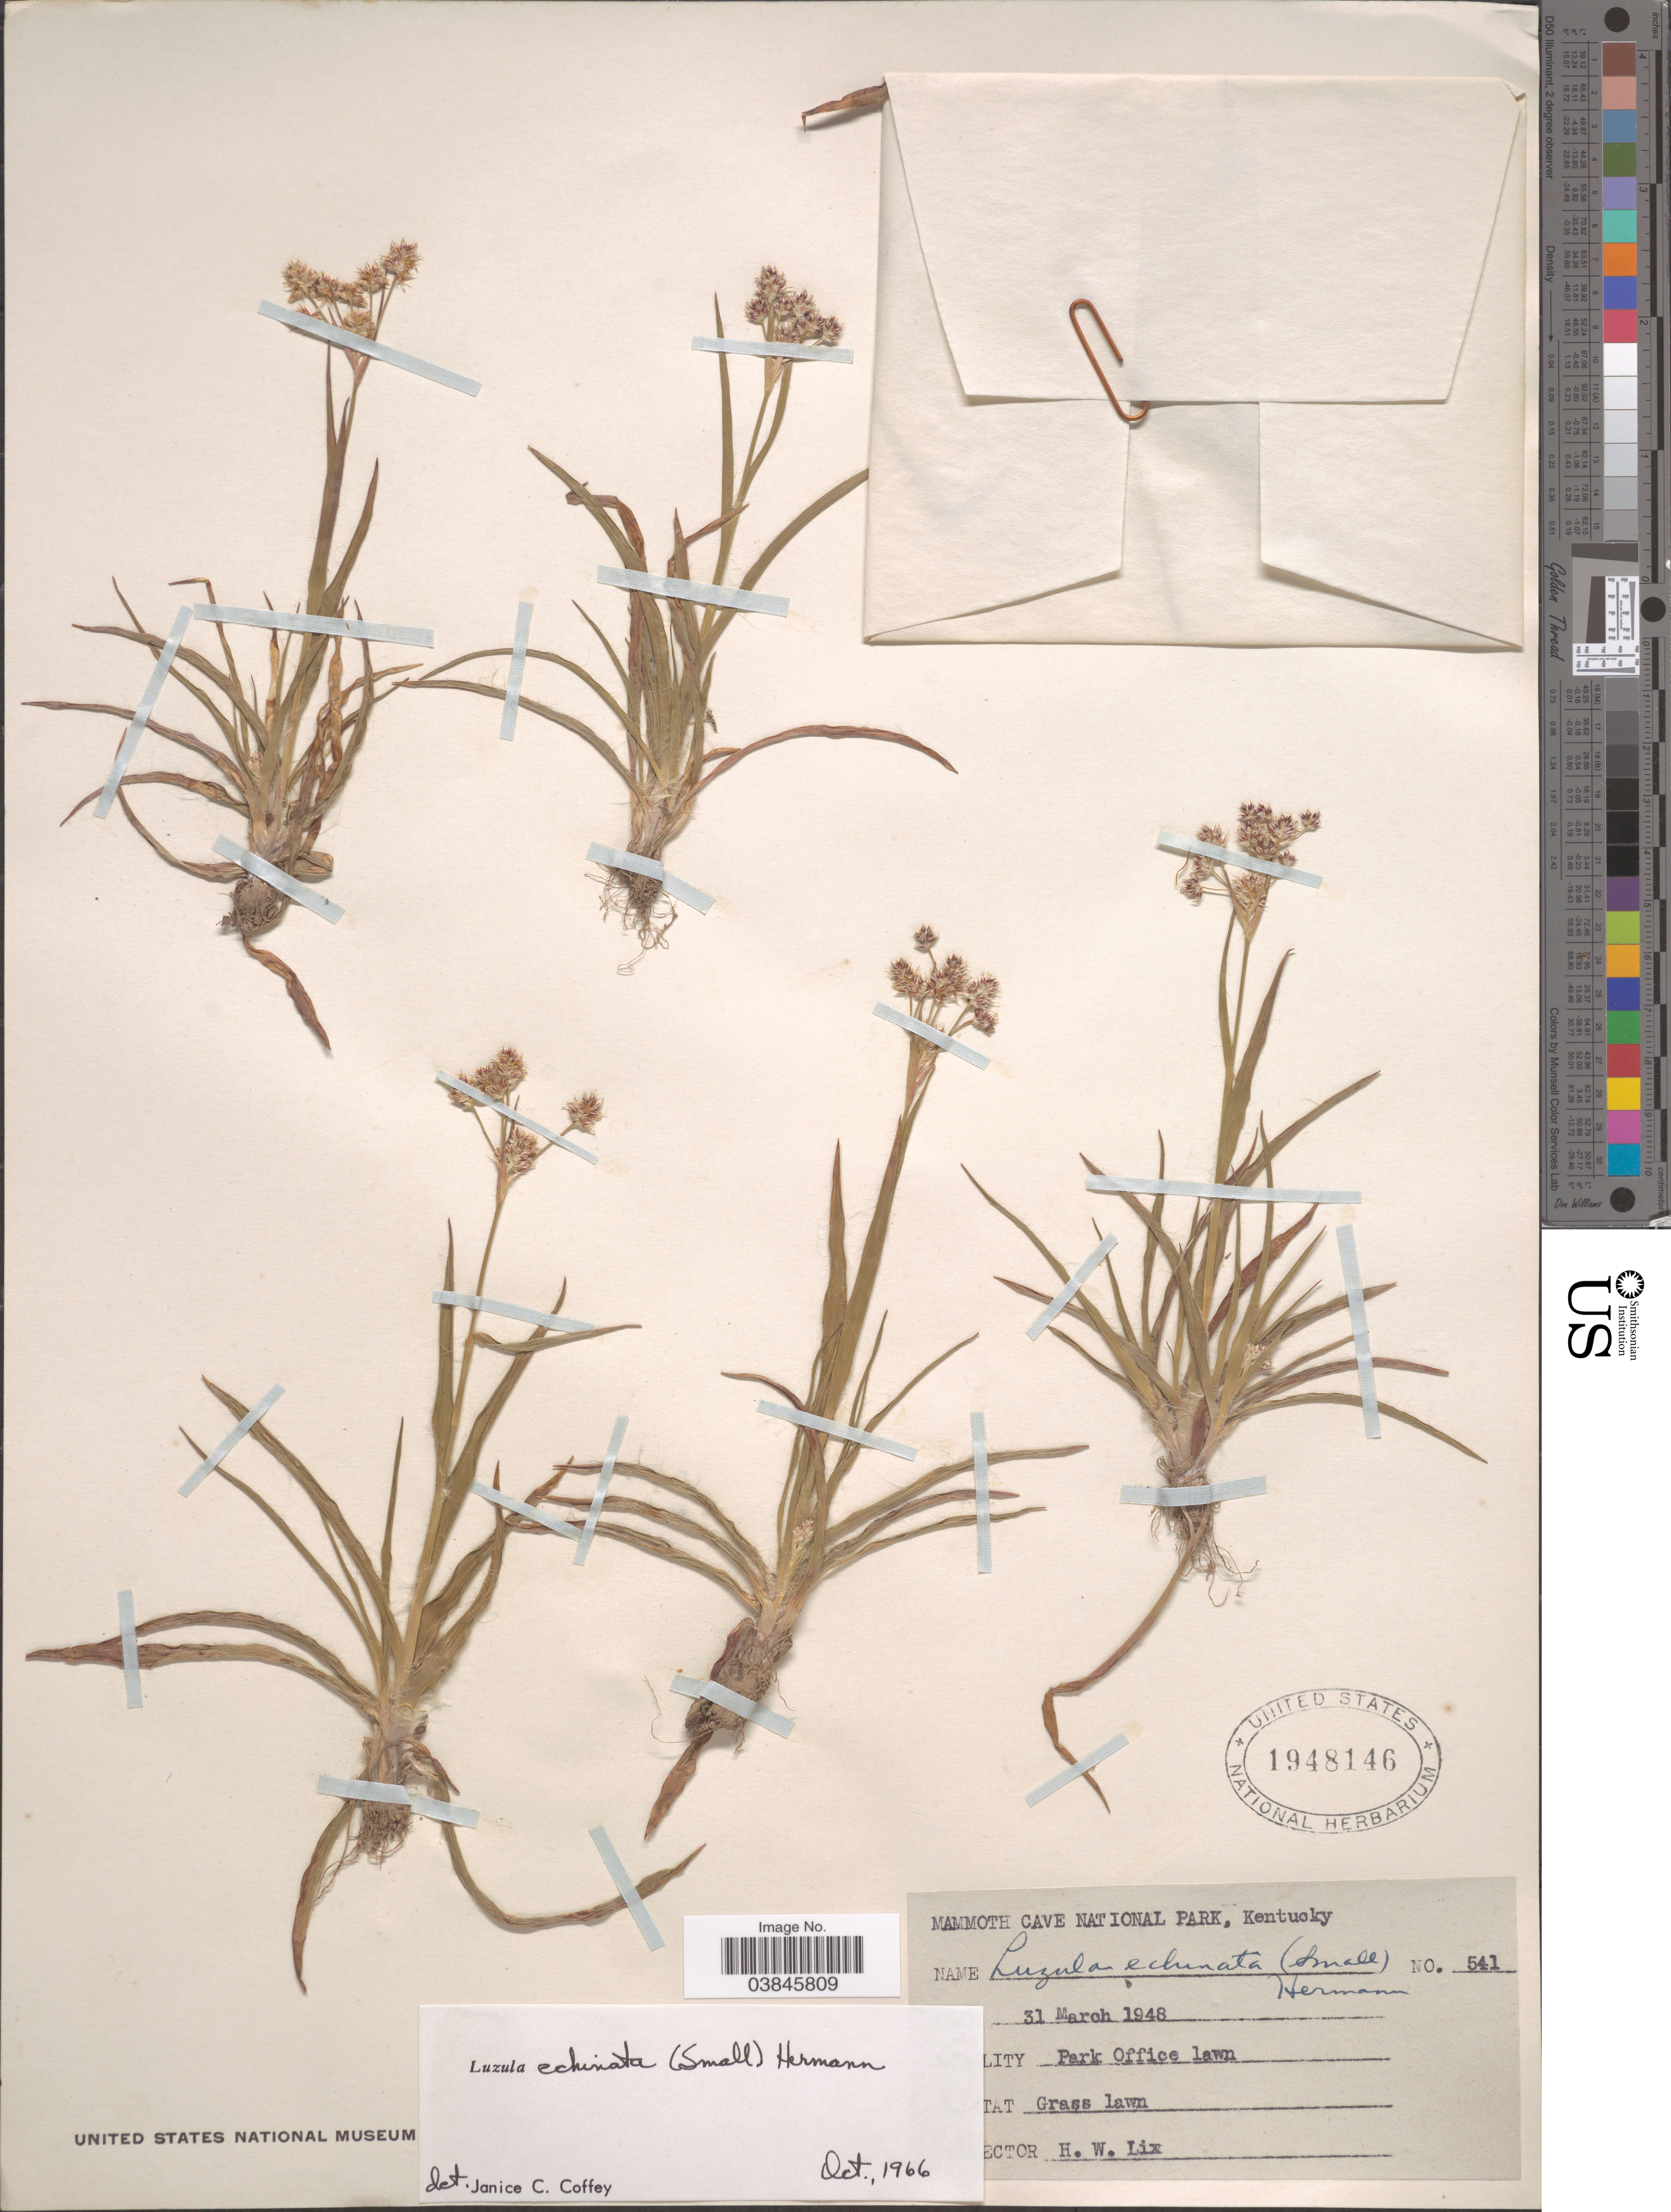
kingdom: Plantae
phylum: Tracheophyta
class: Liliopsida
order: Poales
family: Juncaceae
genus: Luzula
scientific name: Luzula echinata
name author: (Small) F.J. Herm.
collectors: H. W. Lix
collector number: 541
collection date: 1948-03-31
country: United States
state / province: Kentucky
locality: Mammoth Cave National Park. Park Office law.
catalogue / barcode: US 1948146